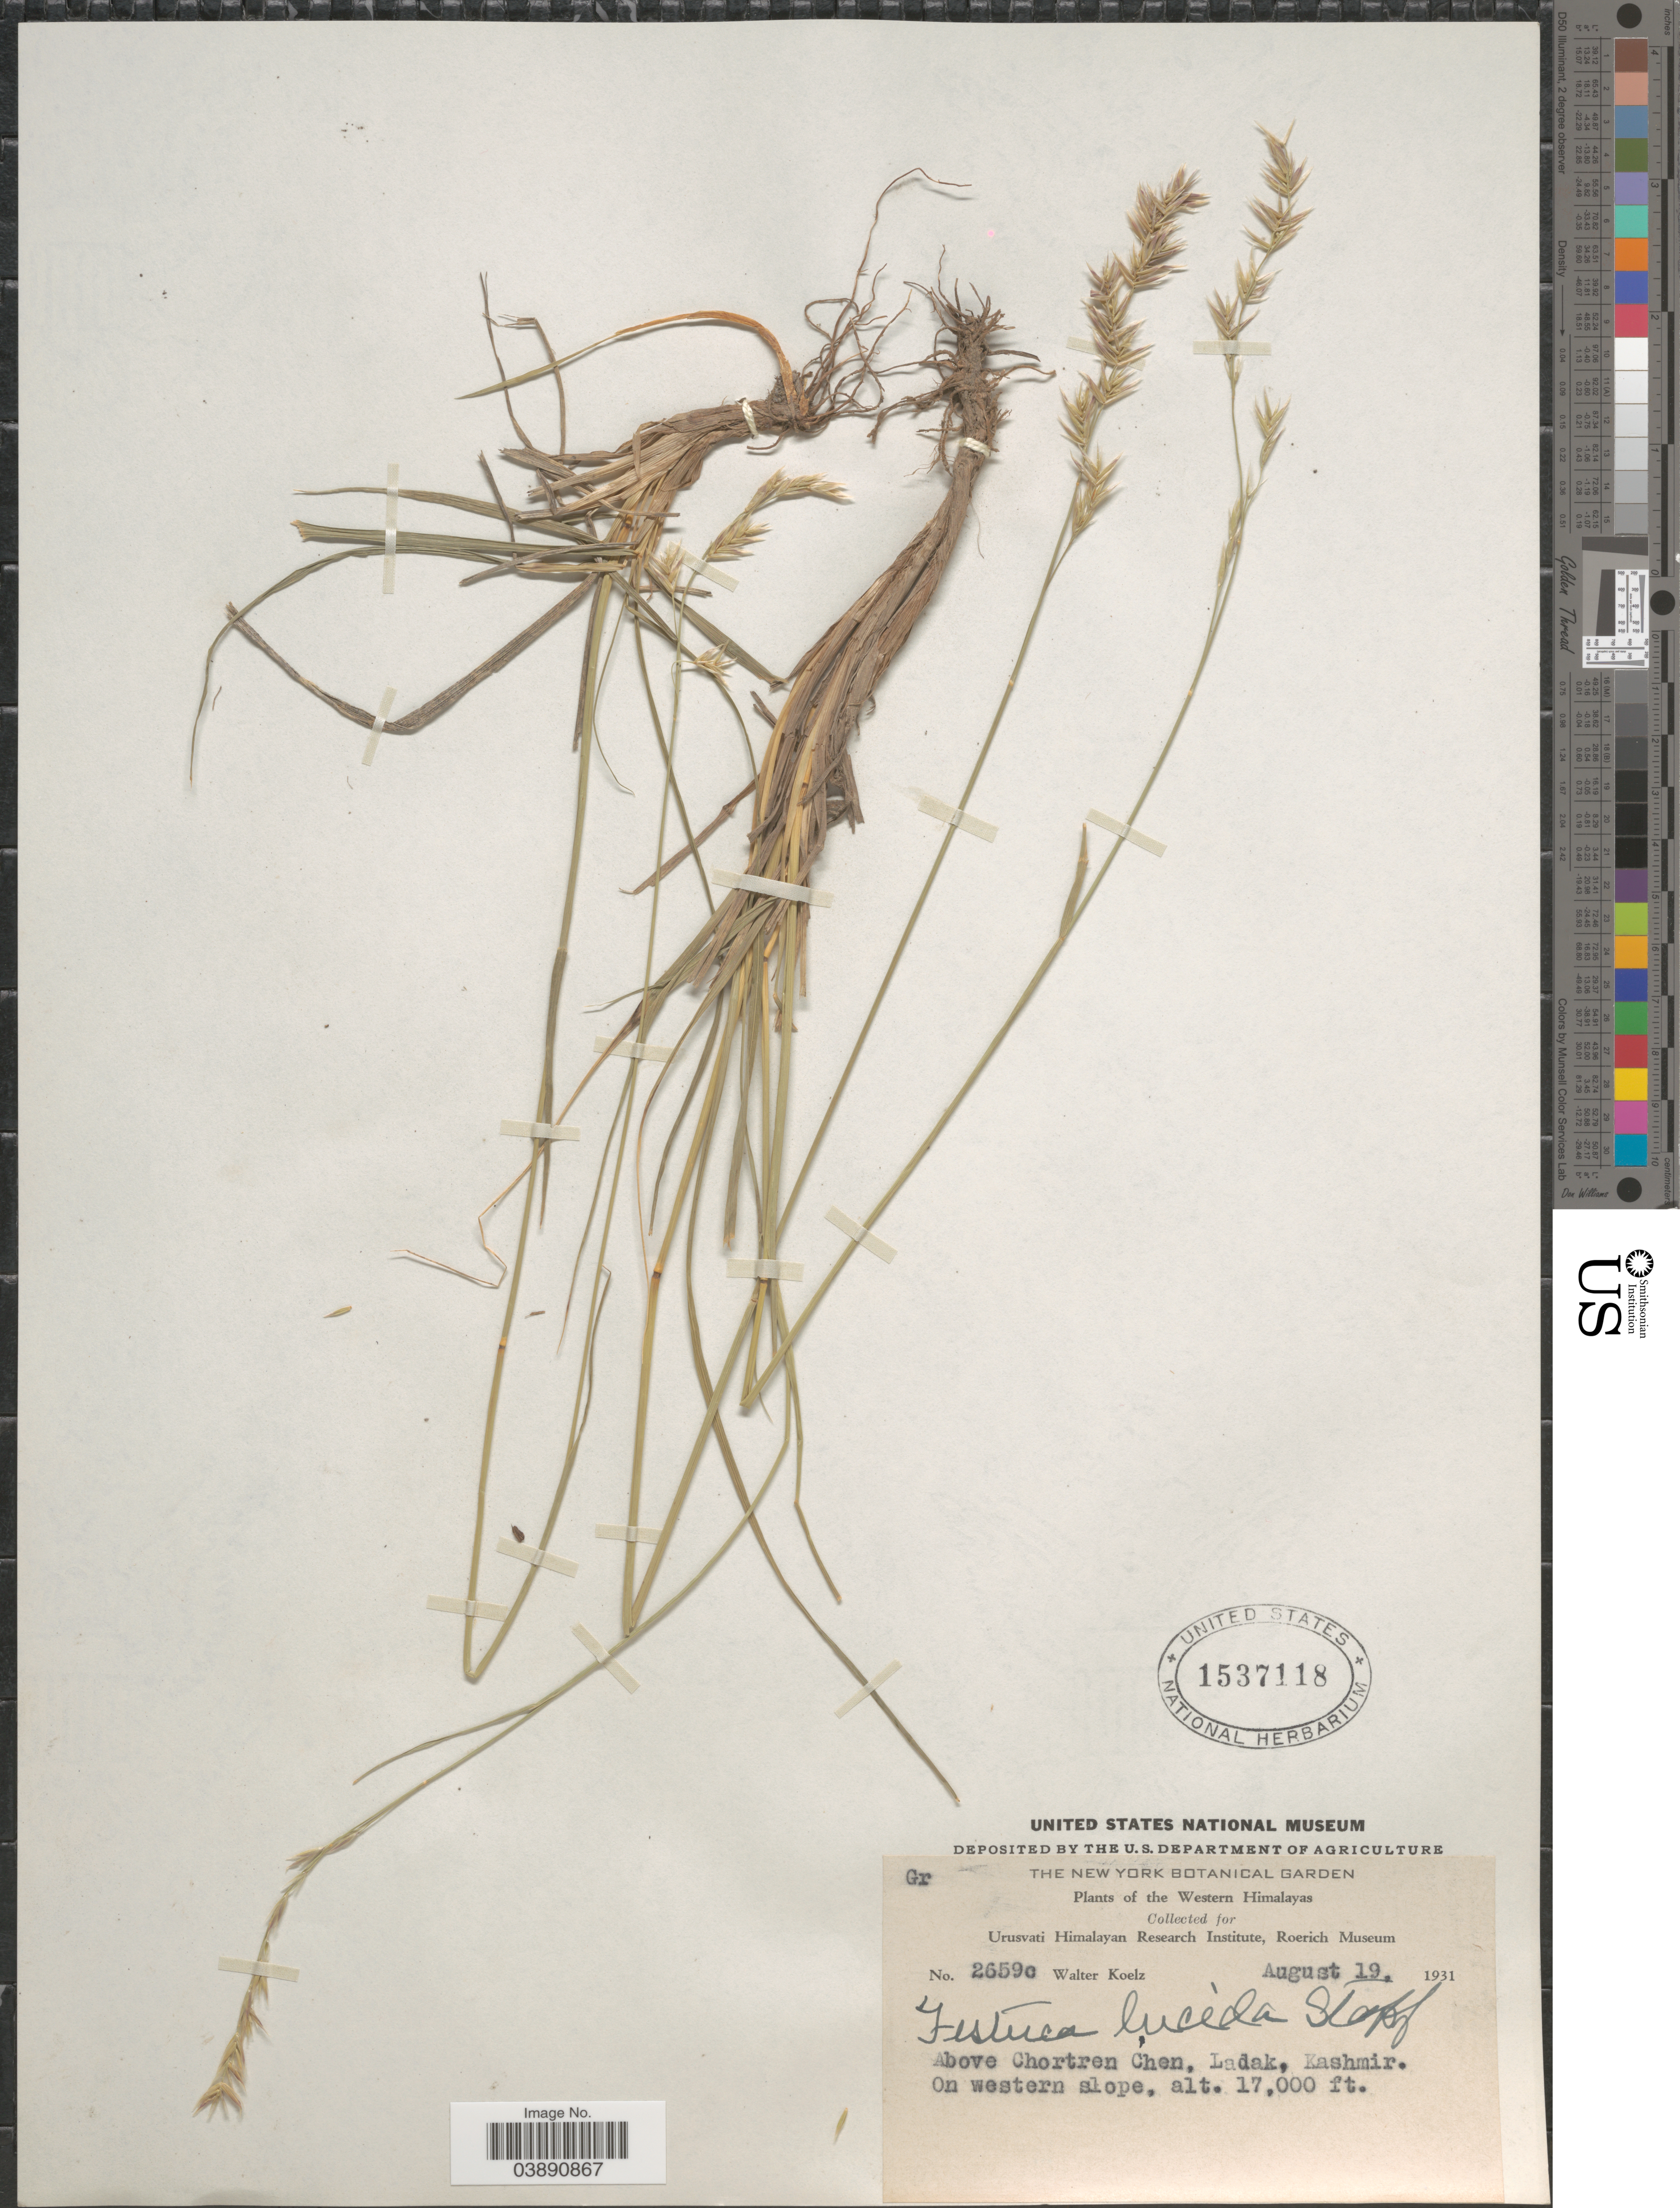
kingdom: Plantae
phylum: Tracheophyta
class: Liliopsida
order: Poales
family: Poaceae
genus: Festuca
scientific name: Festuca lucida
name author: Stapf & Hook. f.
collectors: W. N. Koelz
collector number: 2659c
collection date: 1931-08-19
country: India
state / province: Ladakh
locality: Western Himalayas. Above Chortren Chen, Ladak, Kashmir. On western slope.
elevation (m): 5182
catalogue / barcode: US 1537118